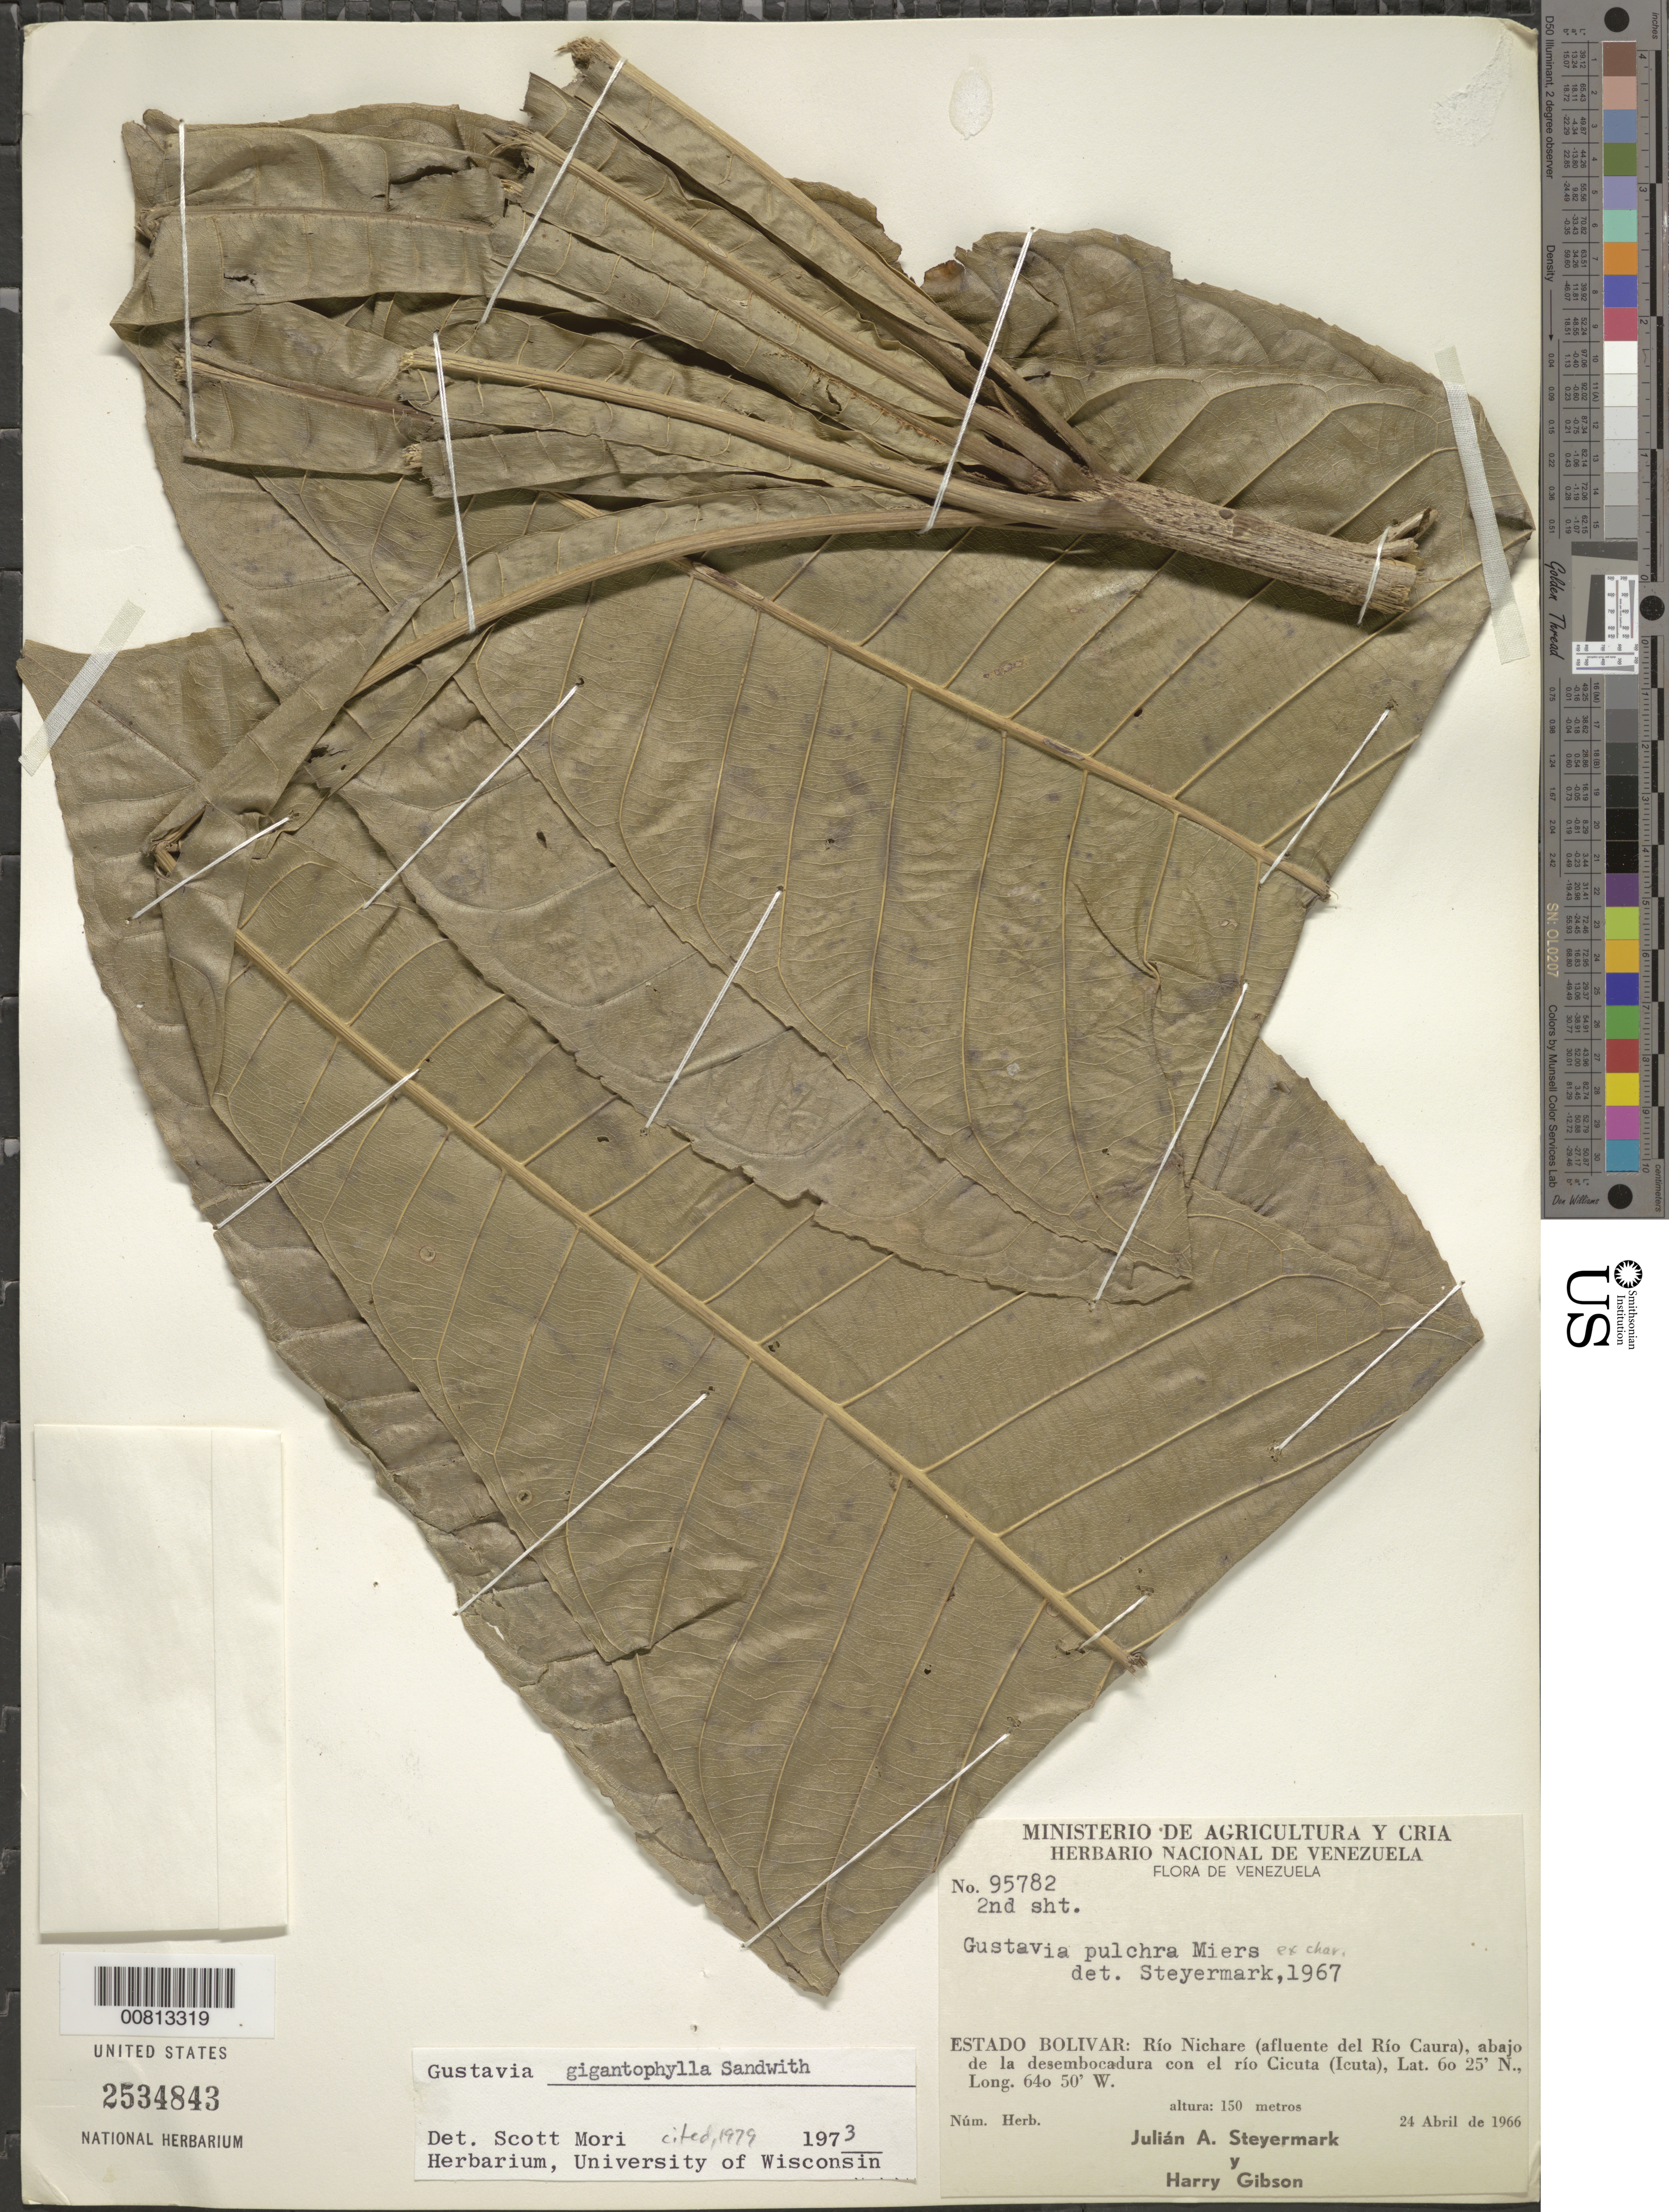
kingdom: Plantae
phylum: Tracheophyta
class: Magnoliopsida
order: Ericales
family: Lecythidaceae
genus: Gustavia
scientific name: Gustavia gigantophylla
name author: Sandwith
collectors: J. Steyermark & H. Gibson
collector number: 95782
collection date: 1966-04-24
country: Venezuela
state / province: Bolivar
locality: Río Nichare (afluente del Río Caura), abajo de la desembocadura con el río Cicuta (Icuta).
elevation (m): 150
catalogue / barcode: US 2534843